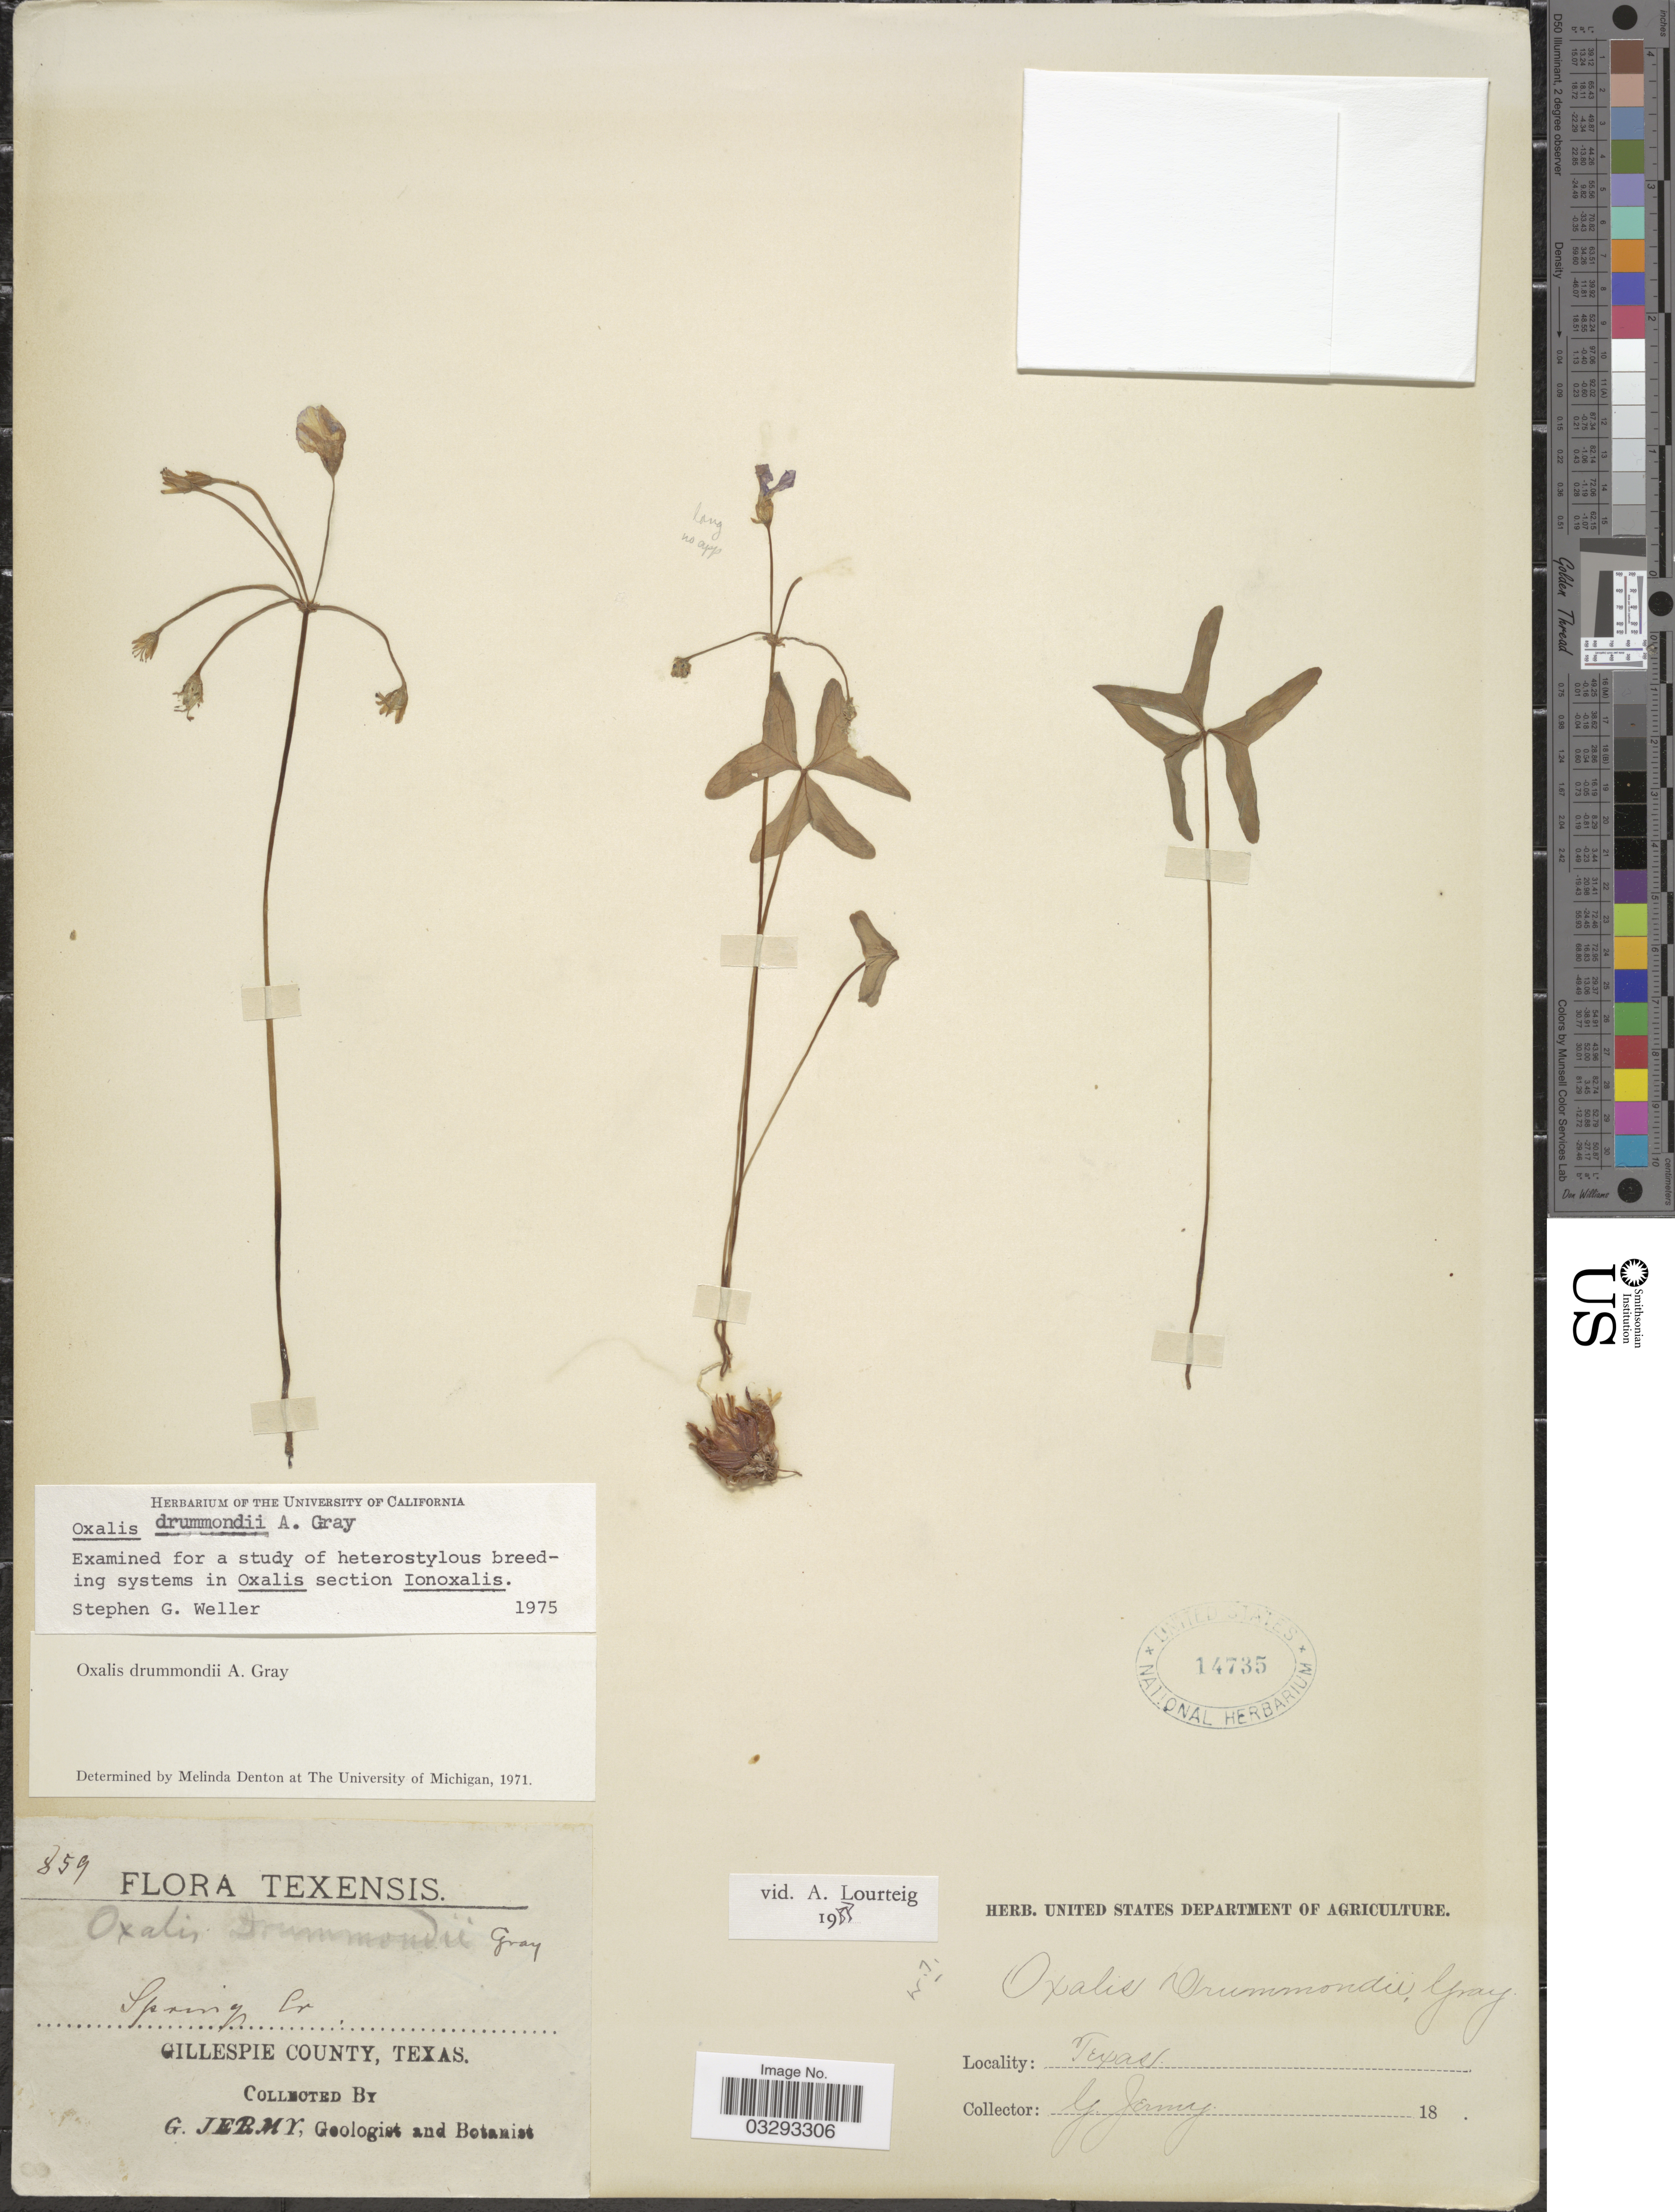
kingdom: Plantae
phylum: Tracheophyta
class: Magnoliopsida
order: Oxalidales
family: Oxalidaceae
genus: Oxalis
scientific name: Oxalis drummondii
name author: A. Gray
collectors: G. Jermy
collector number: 859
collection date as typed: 18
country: United States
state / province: Texas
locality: Springs Cr. Gillespie County.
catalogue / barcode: US 14735